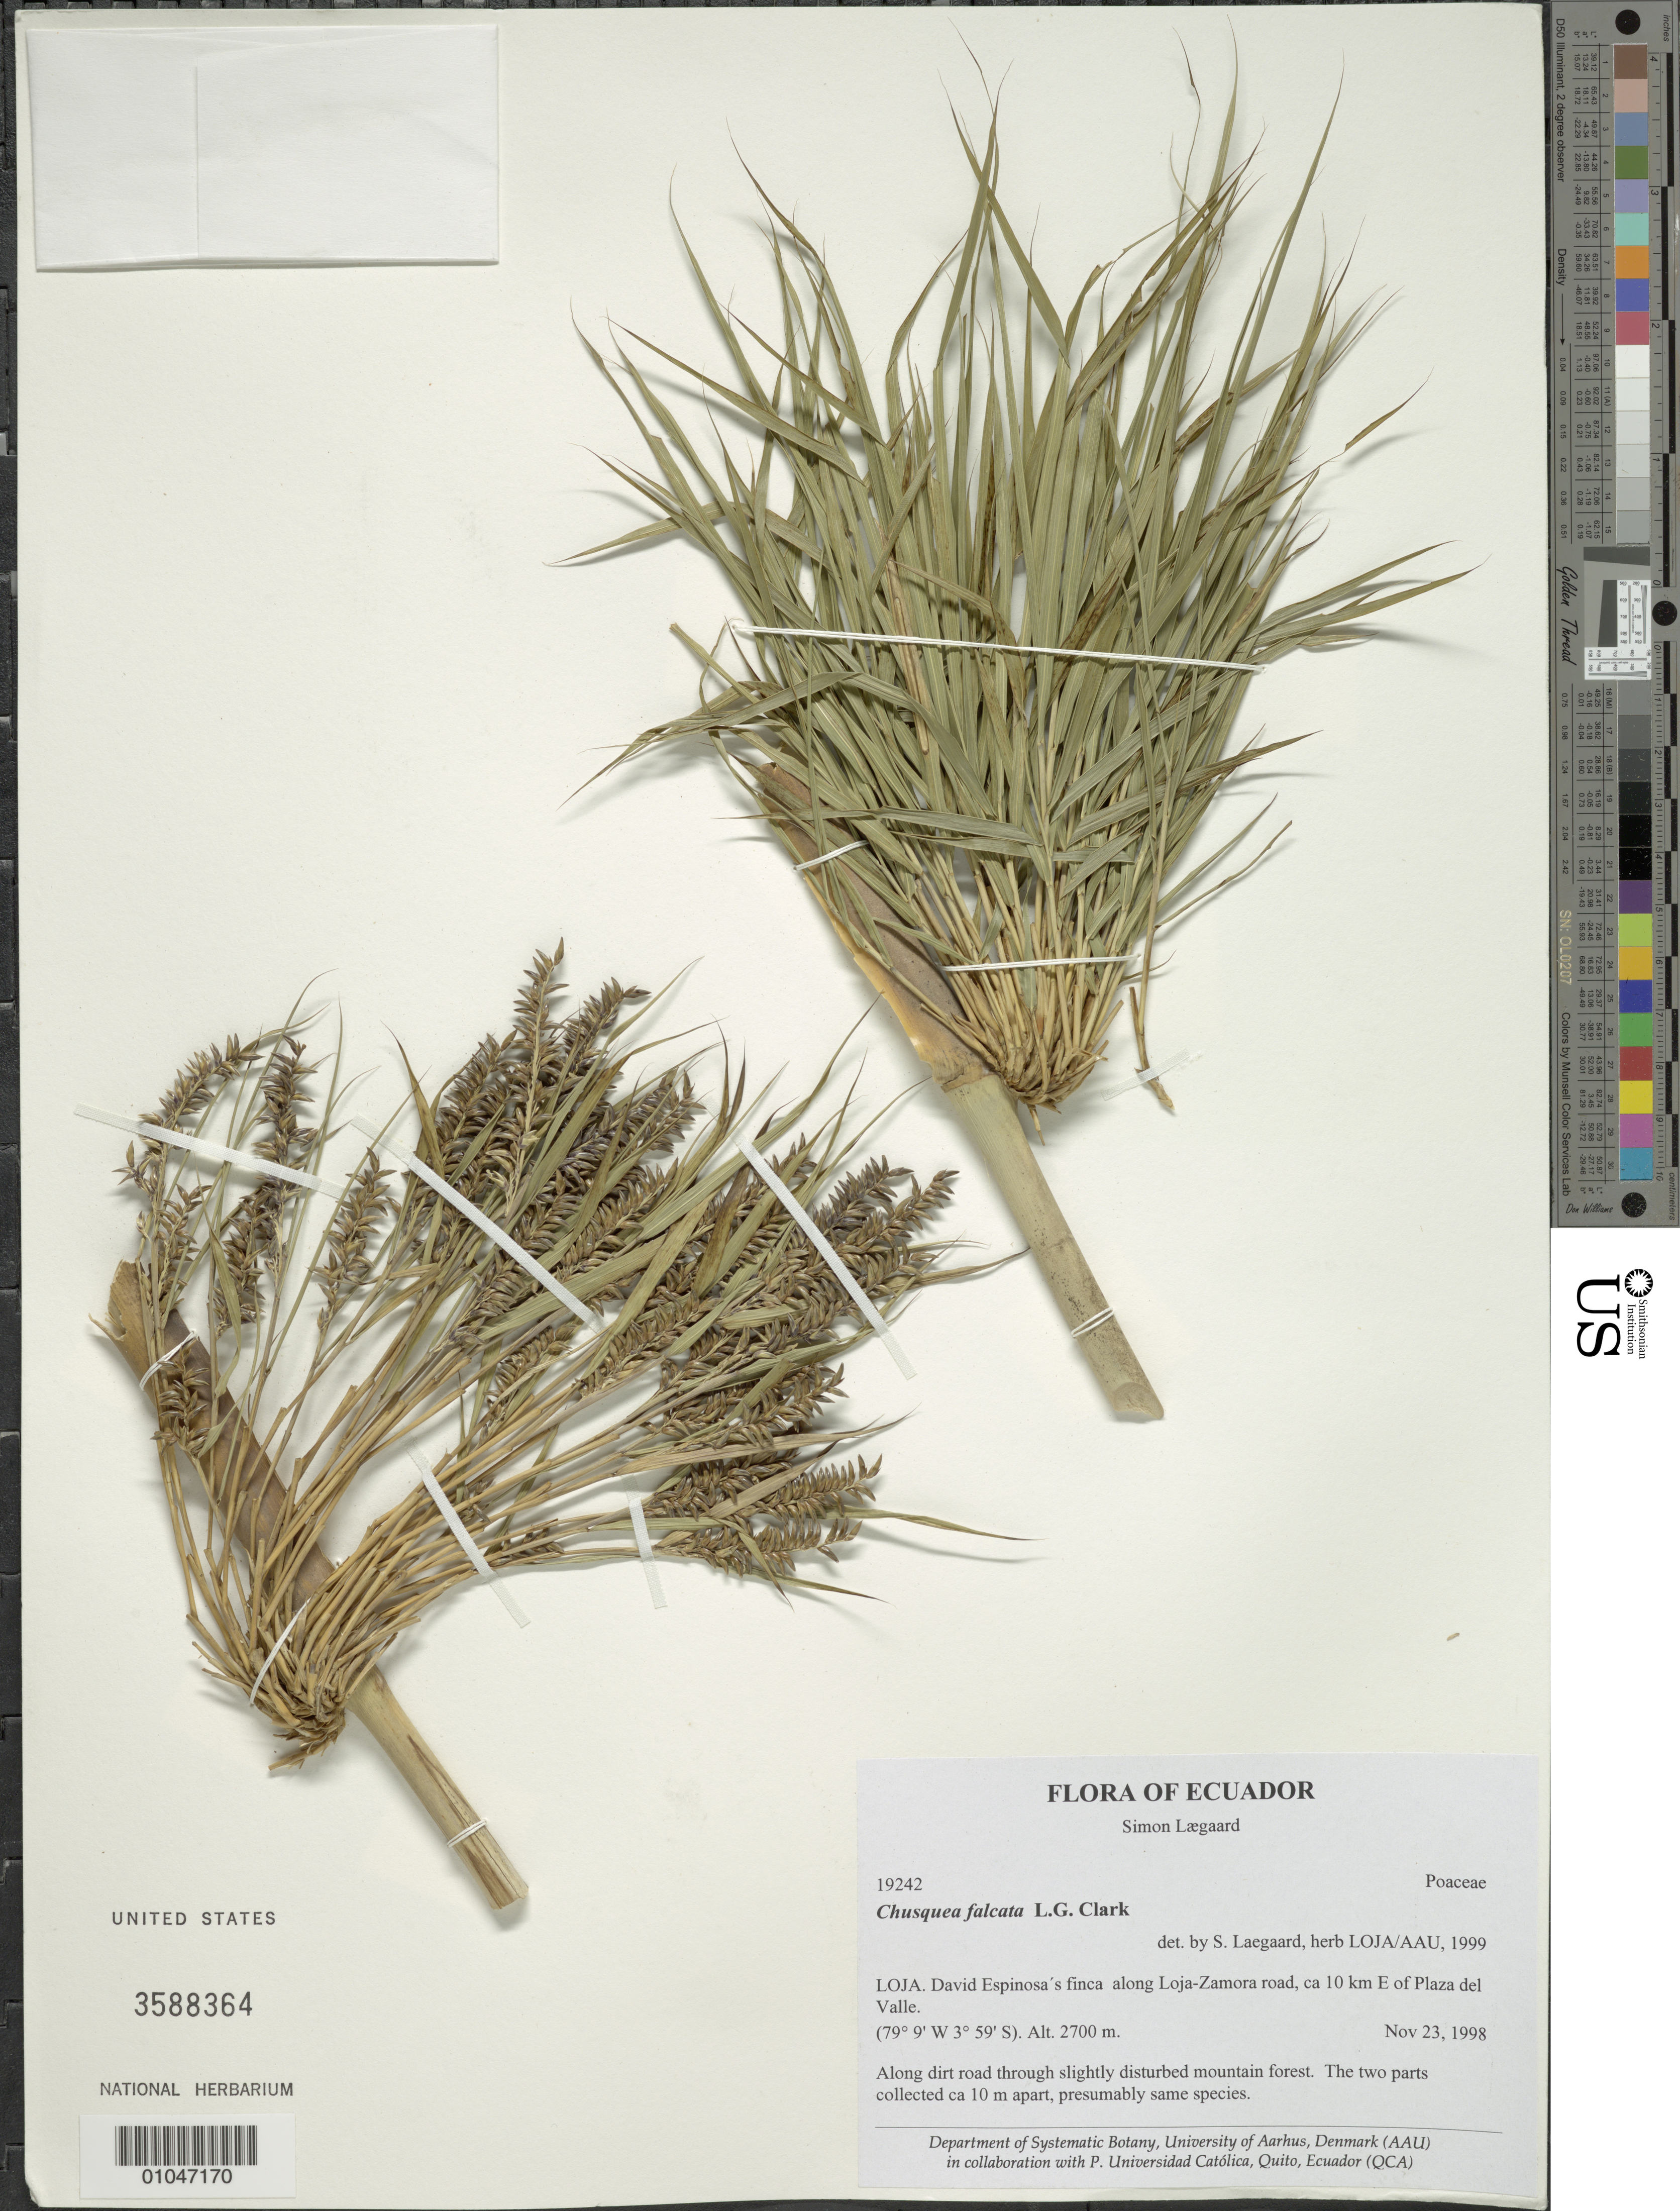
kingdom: Plantae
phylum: Tracheophyta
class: Liliopsida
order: Poales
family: Poaceae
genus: Chusquea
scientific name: Chusquea falcata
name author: L.G. Clark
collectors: S. Lægaard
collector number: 19242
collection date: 1998-11-23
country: Ecuador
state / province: Loja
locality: David Espinosa's finca along Loja-Zamora road, ca 10 km E of Plaza del Valle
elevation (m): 2700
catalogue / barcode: US 3588364